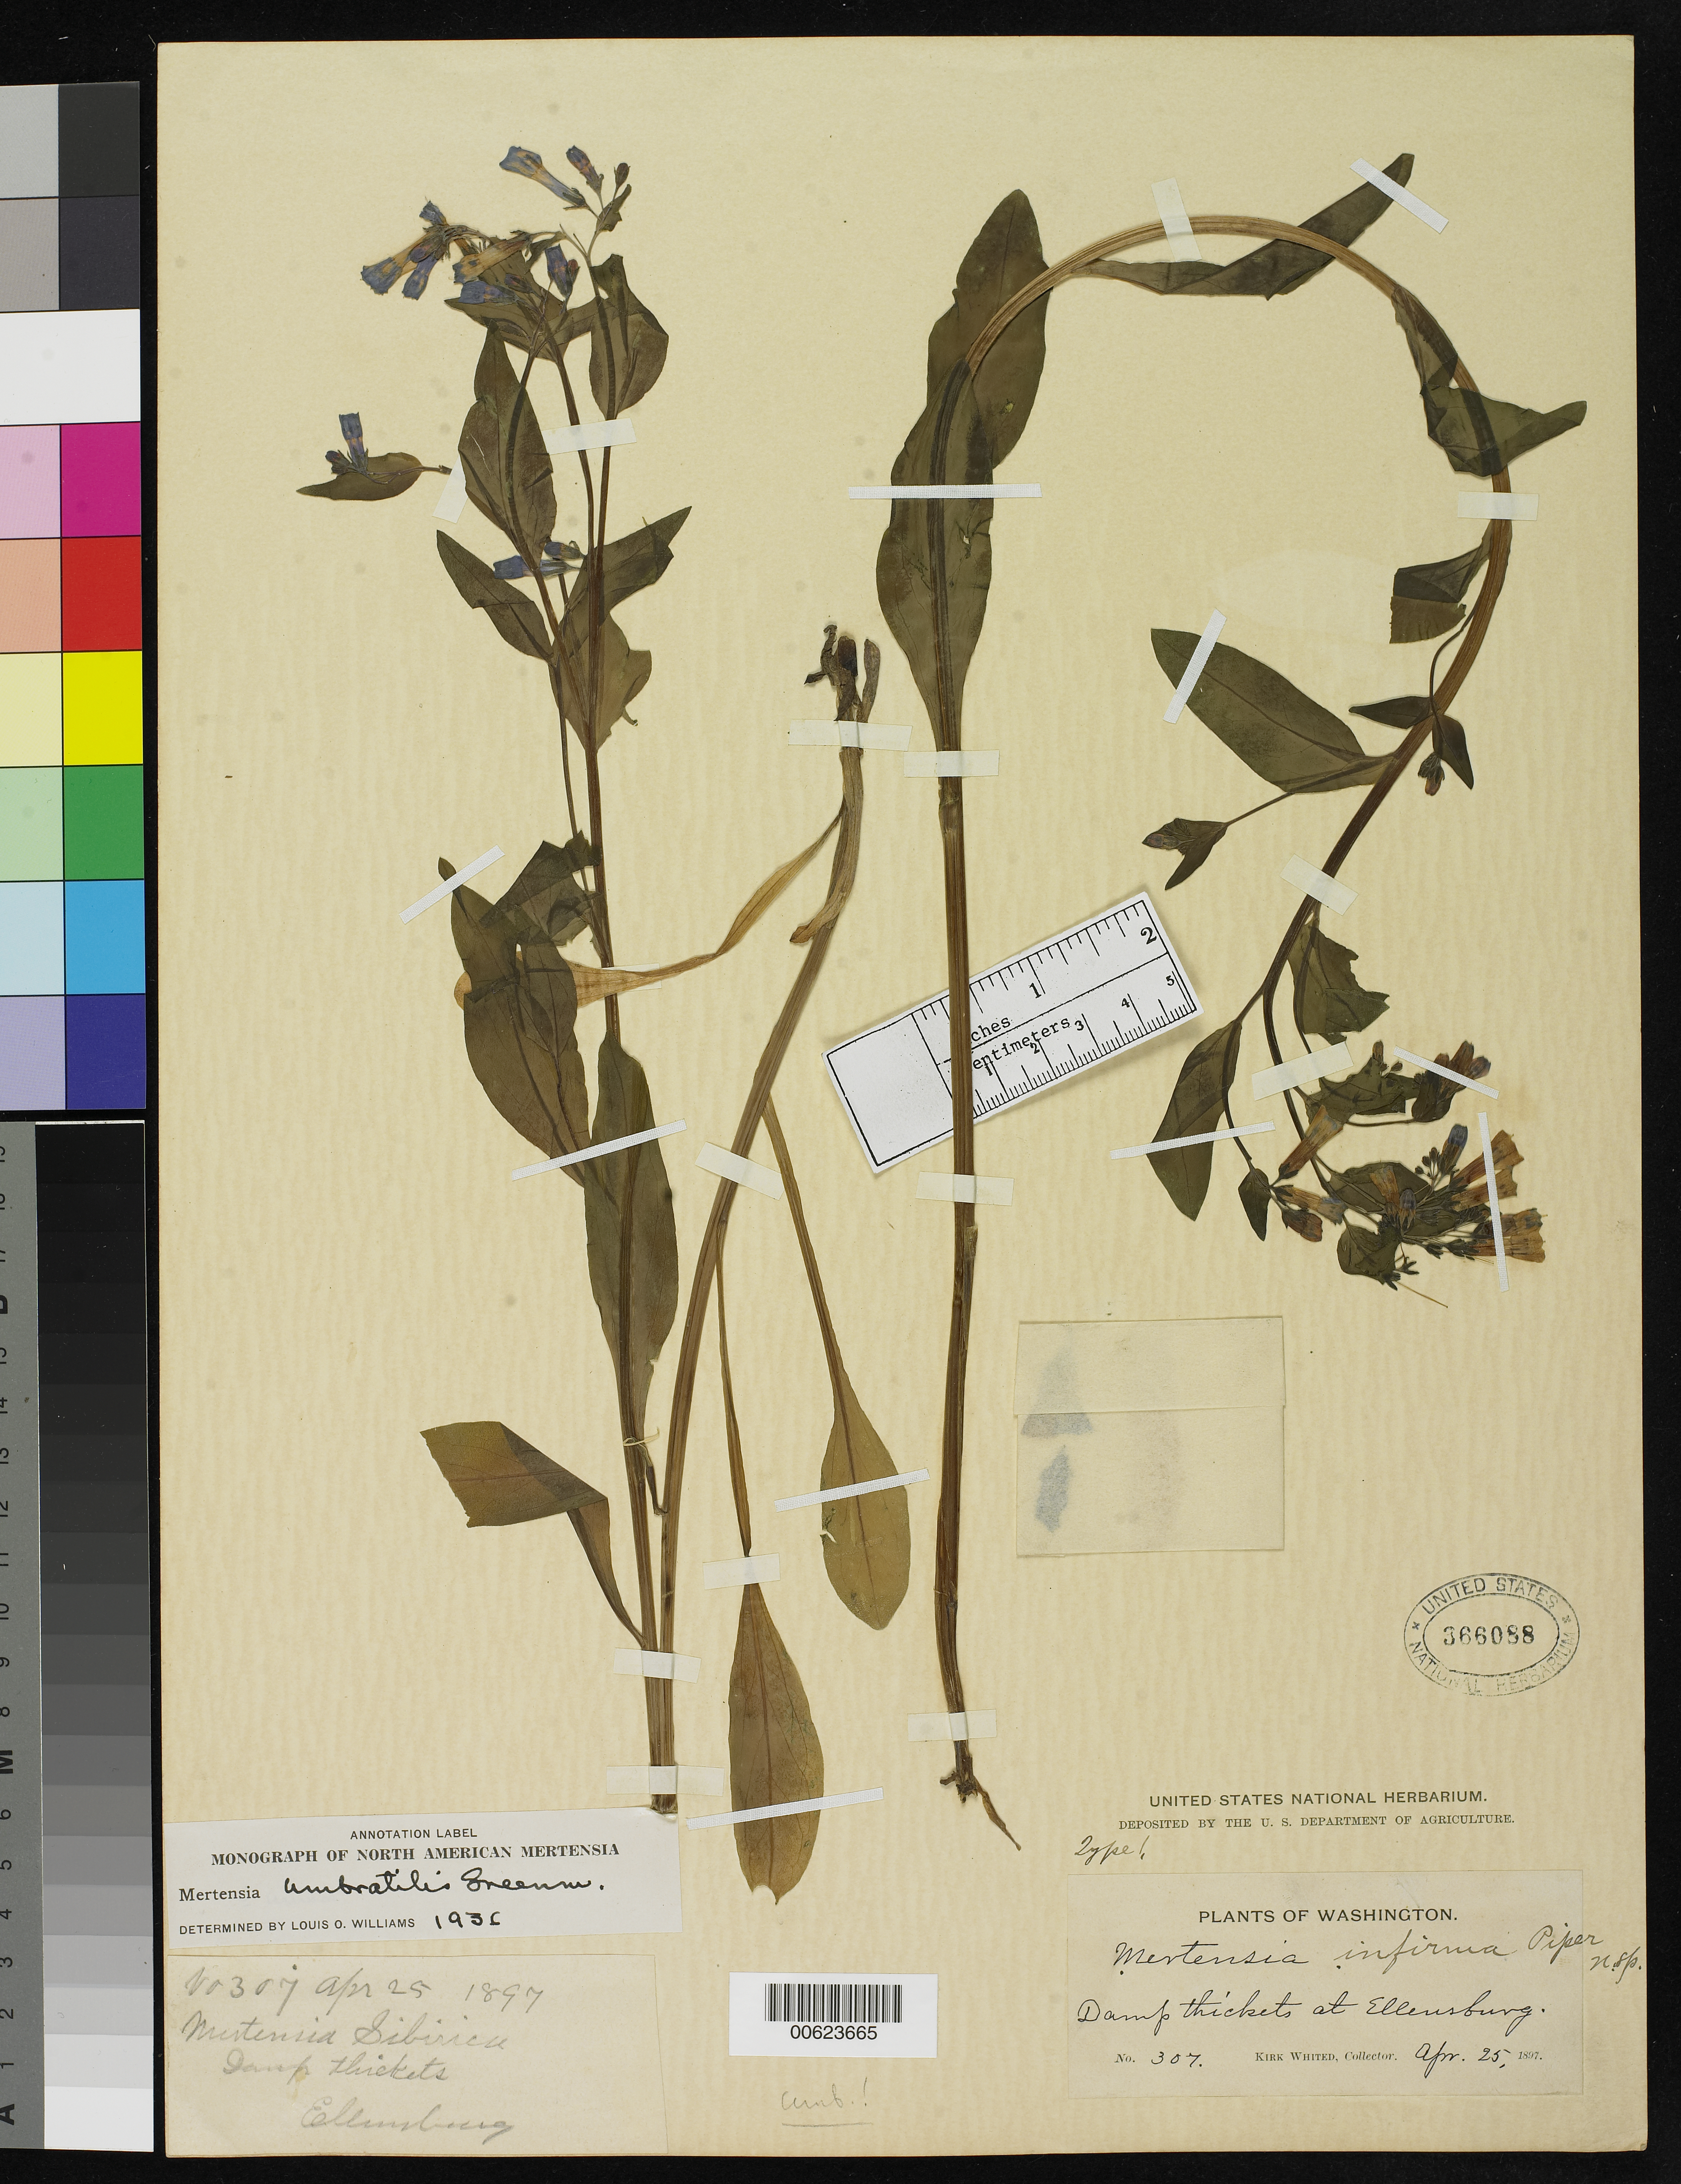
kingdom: Plantae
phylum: Tracheophyta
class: Magnoliopsida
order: Boraginales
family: Boraginaceae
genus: Mertensia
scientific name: Mertensia infirma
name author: Piper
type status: Holotype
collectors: K. Whited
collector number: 307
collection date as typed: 25 Apr 1897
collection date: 1897-04-25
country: United States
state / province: Washington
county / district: Kittitas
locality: Ellensburg.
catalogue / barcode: US 366088